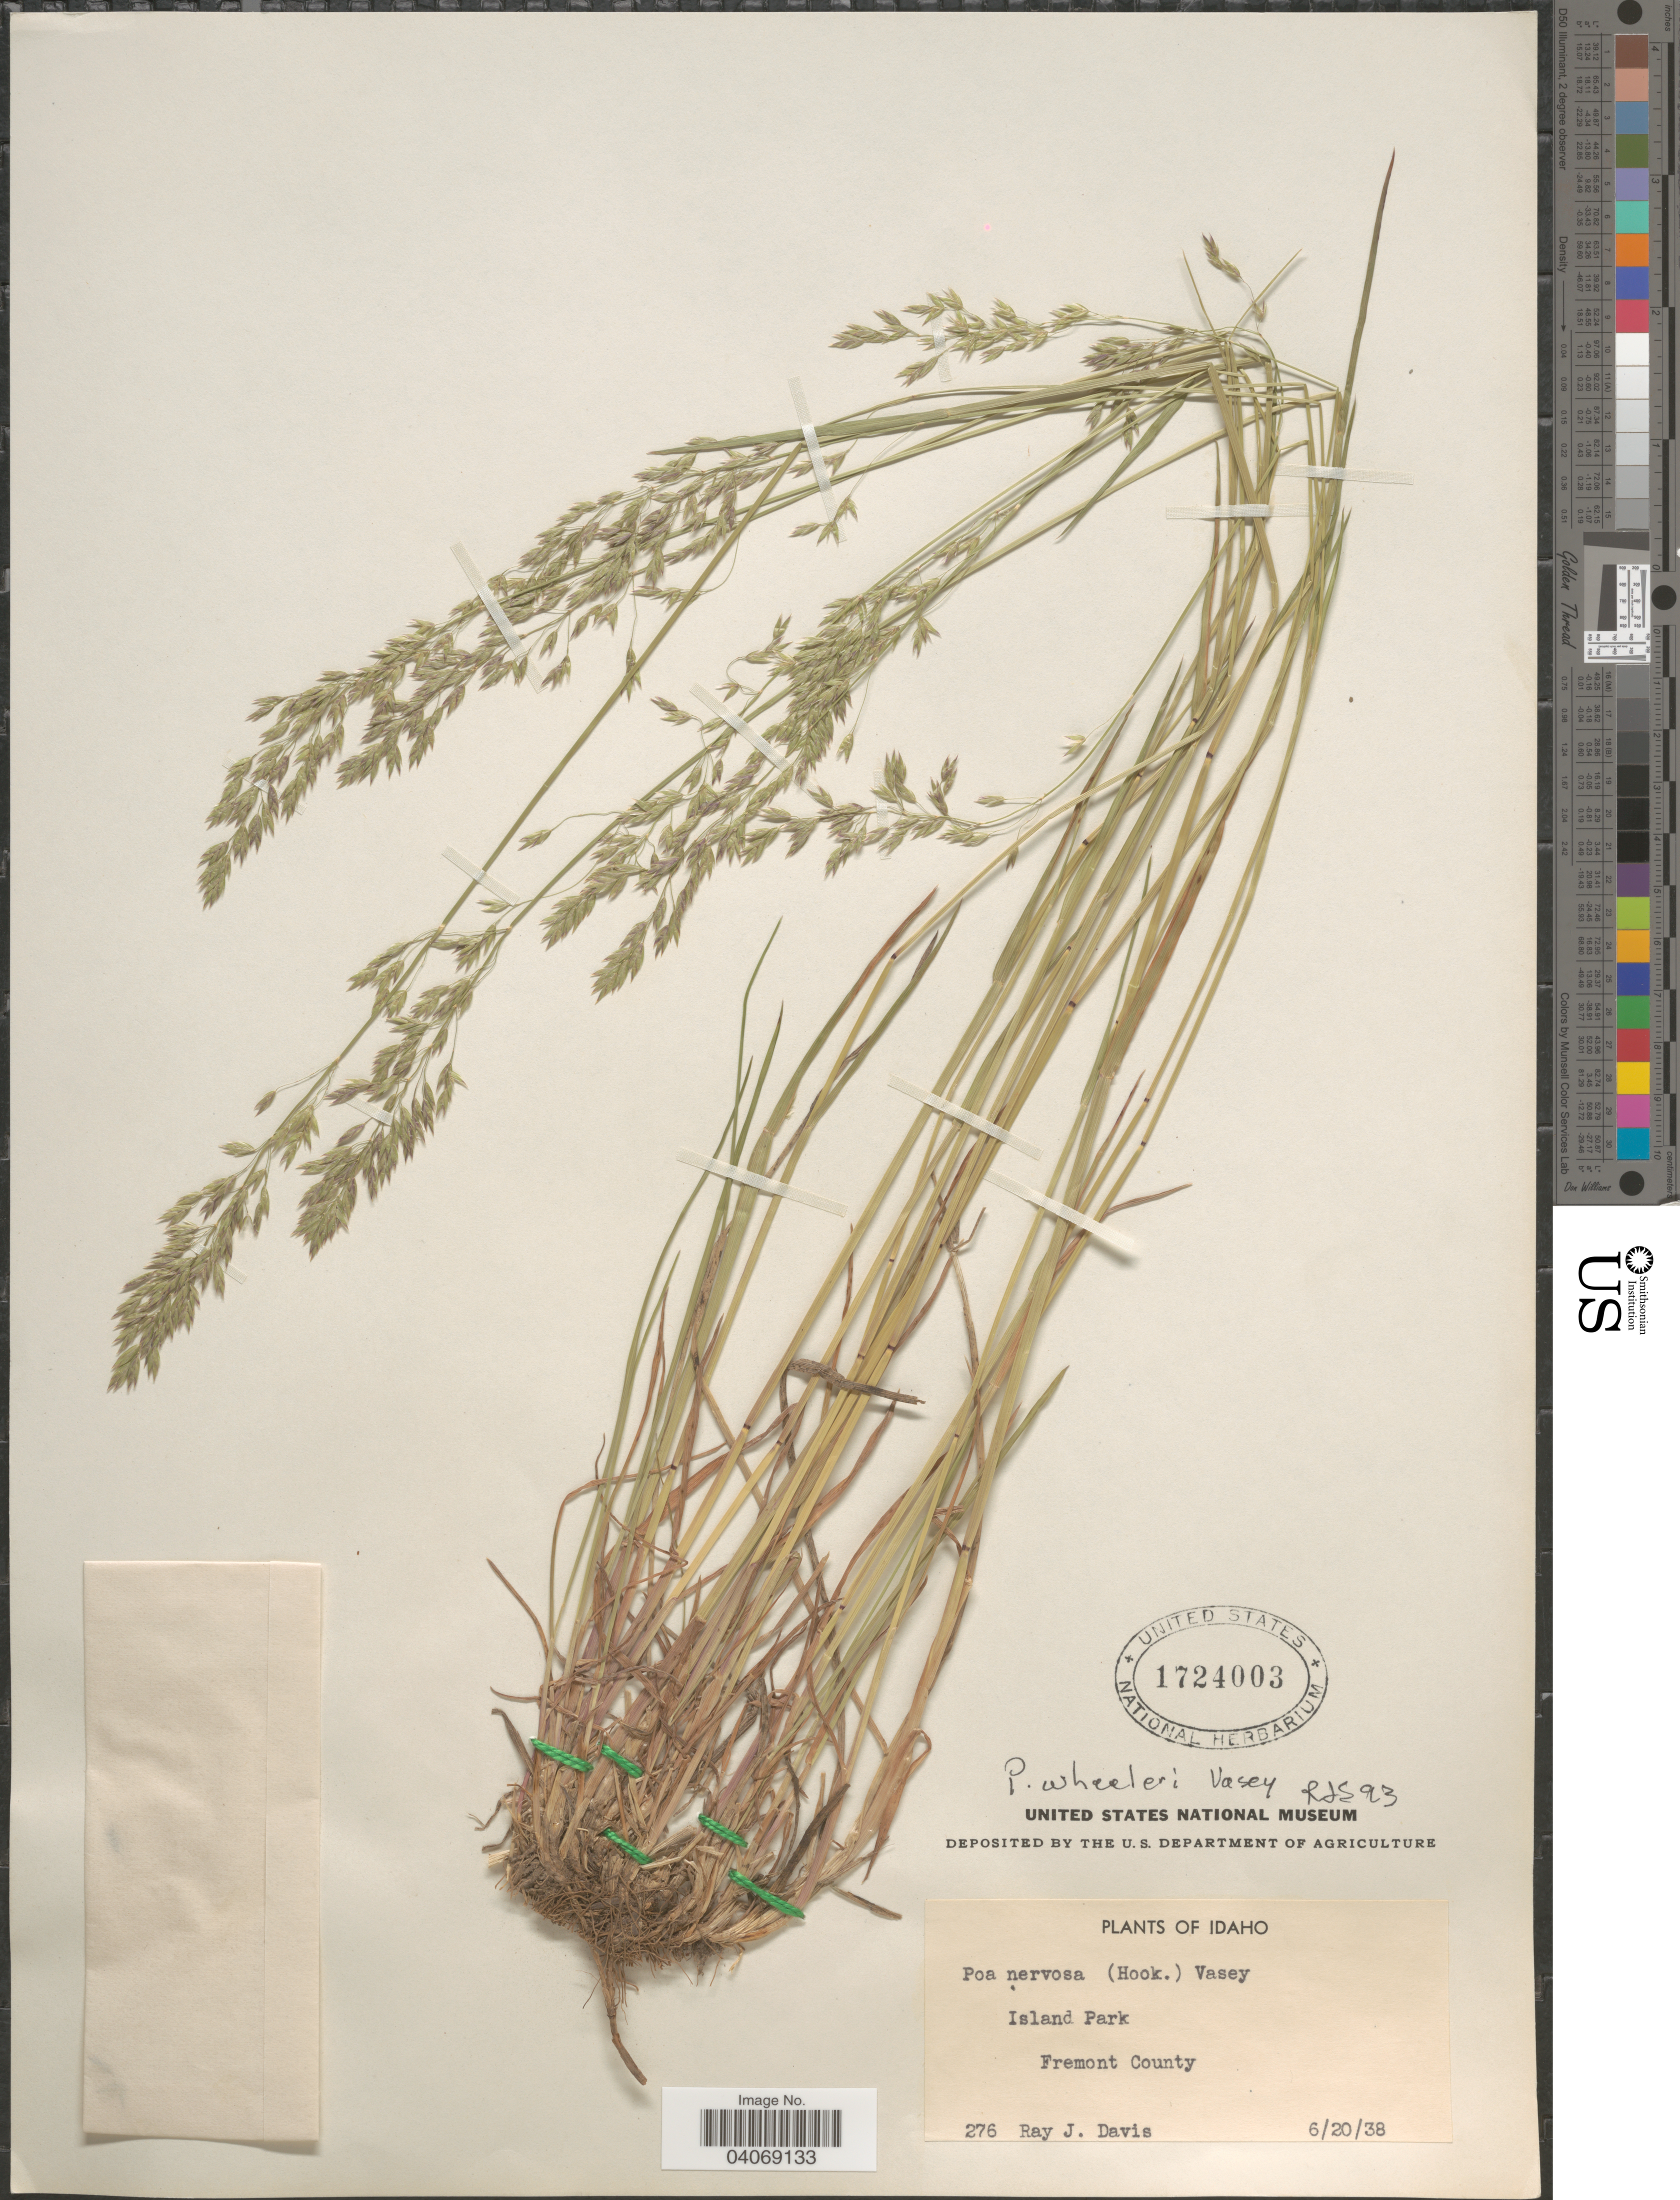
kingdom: Plantae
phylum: Tracheophyta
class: Liliopsida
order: Poales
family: Poaceae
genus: Poa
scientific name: Poa wheeleri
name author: Vasey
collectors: R. Davis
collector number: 276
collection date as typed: Transcribed d/m/y: 20/6/38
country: United States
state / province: Idaho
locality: Island Park. Fremont County.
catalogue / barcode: US 1724003